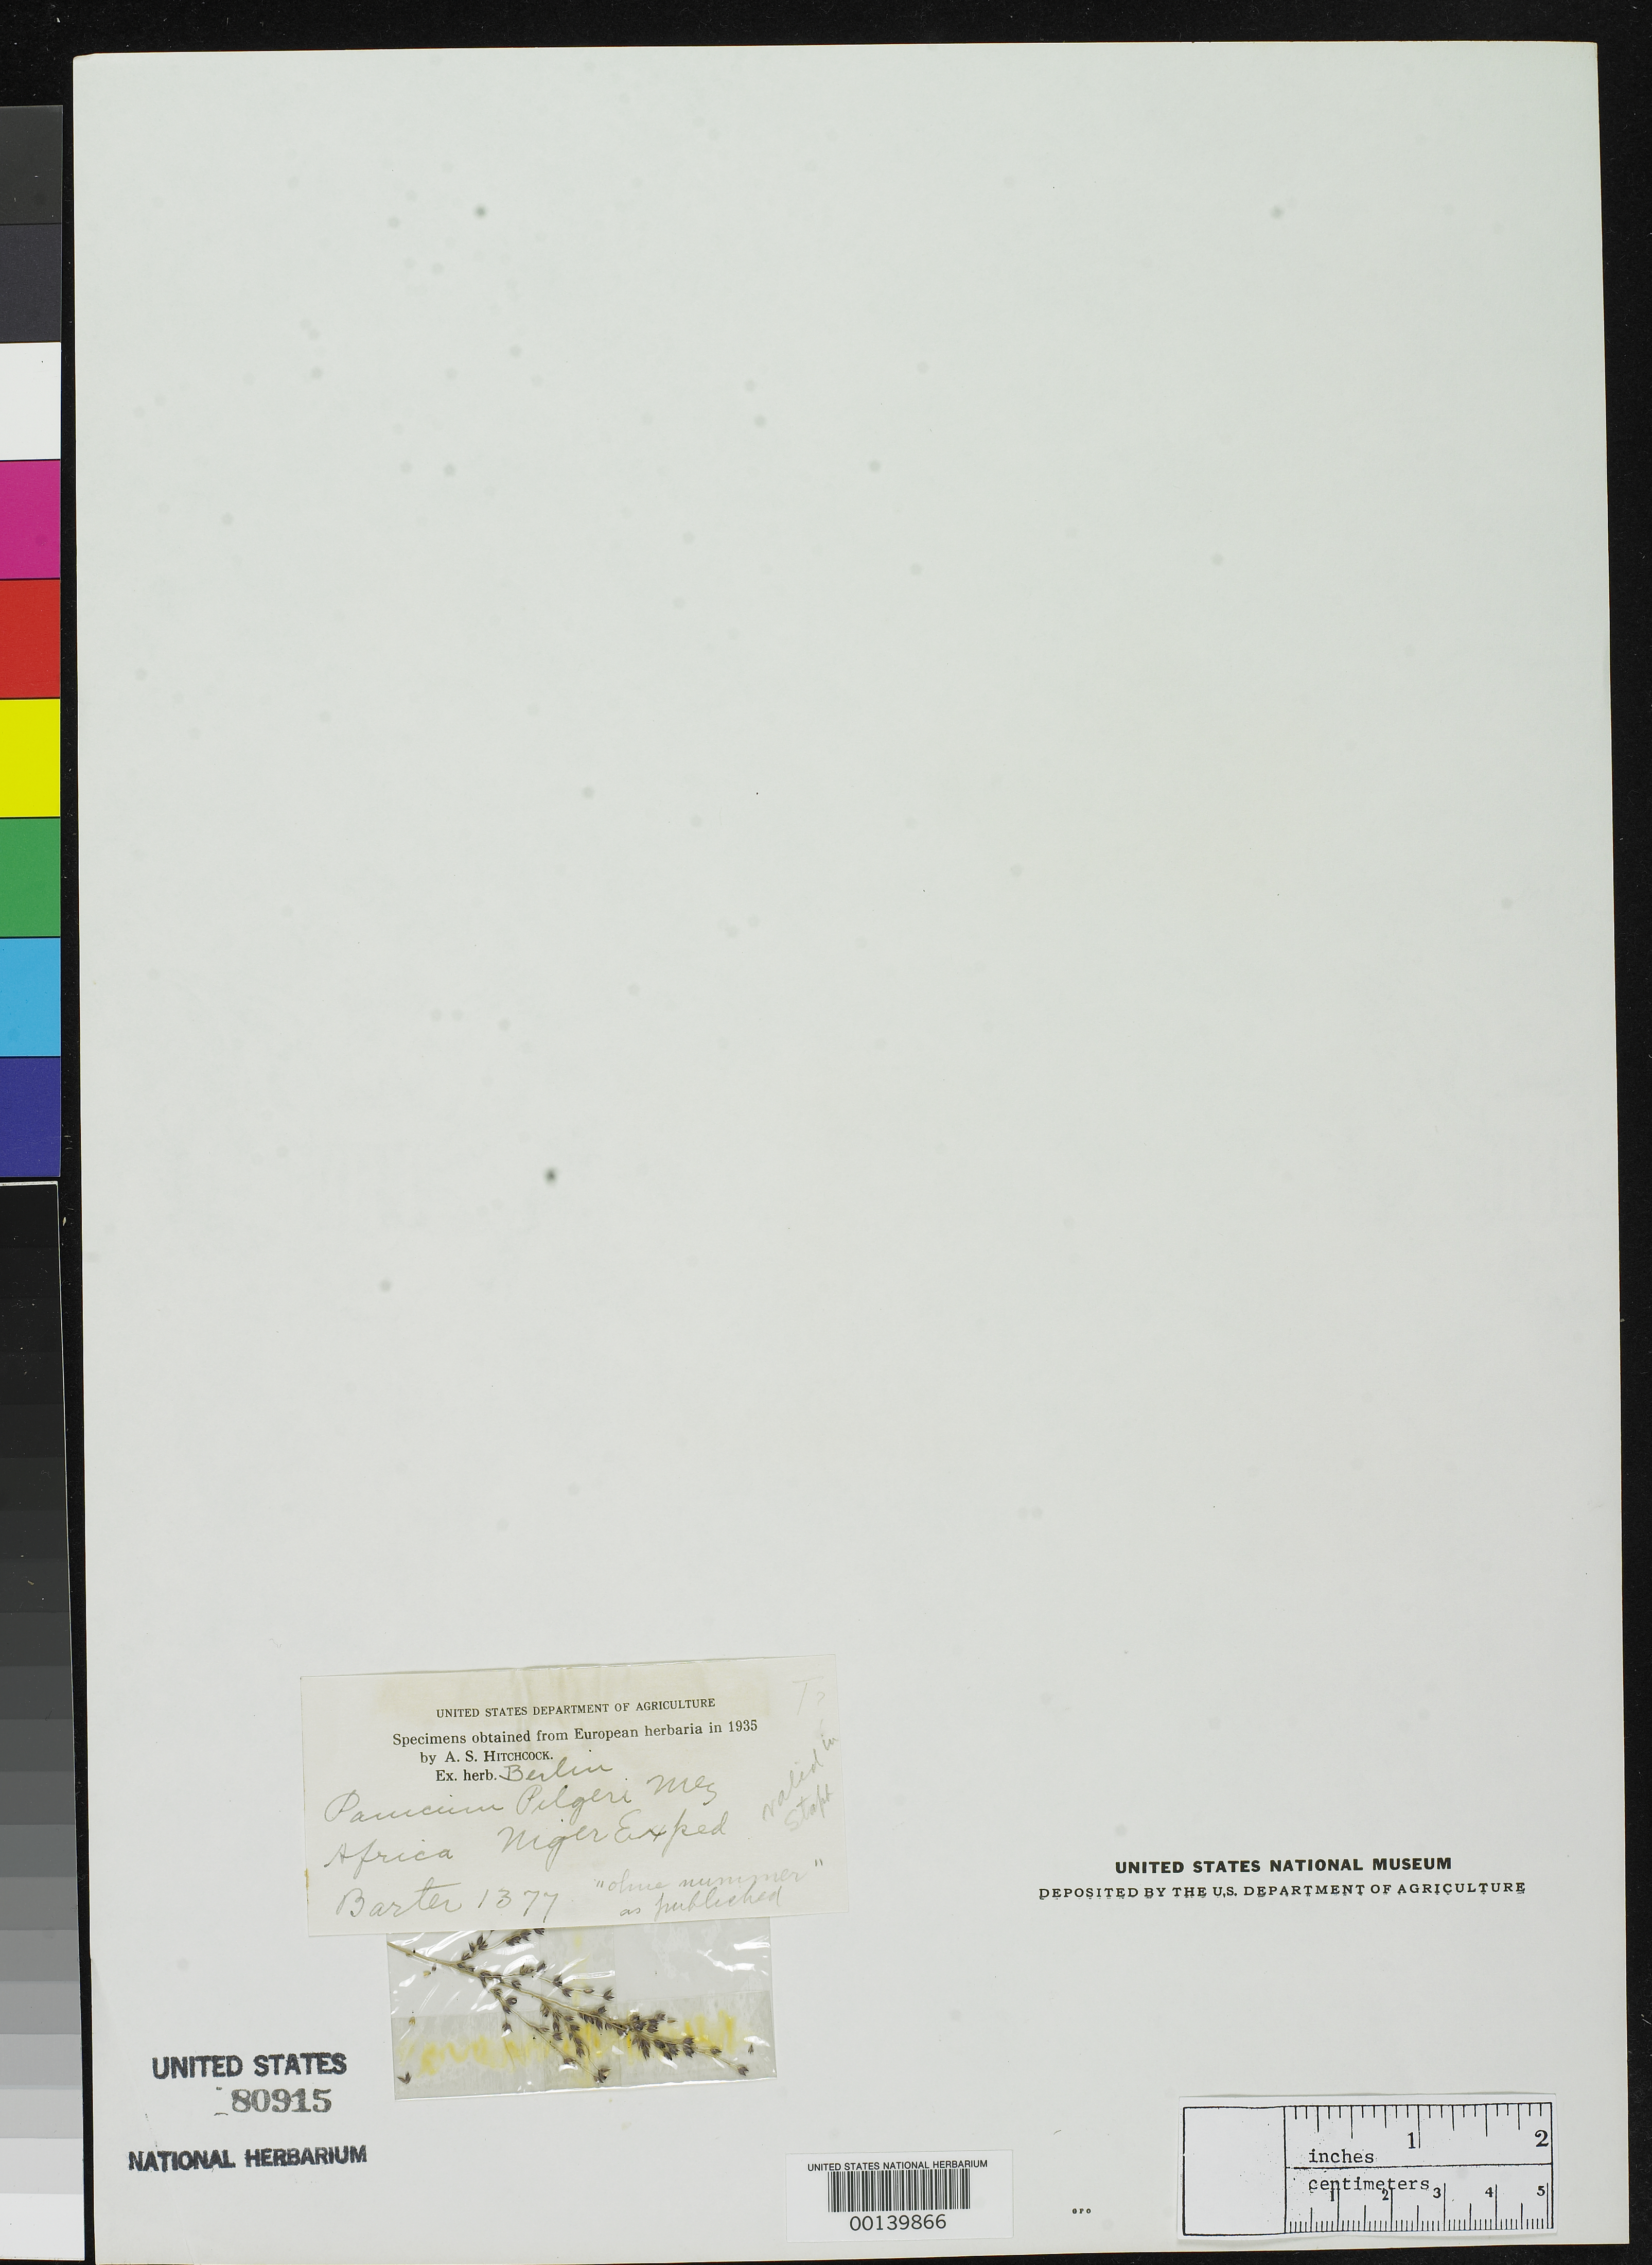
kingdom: Plantae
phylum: Tracheophyta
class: Liliopsida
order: Poales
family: Poaceae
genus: Panicum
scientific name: Panicum pilgeri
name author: Mez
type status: Type Fragment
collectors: C. Barter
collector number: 1377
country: Niger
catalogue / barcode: US 80915